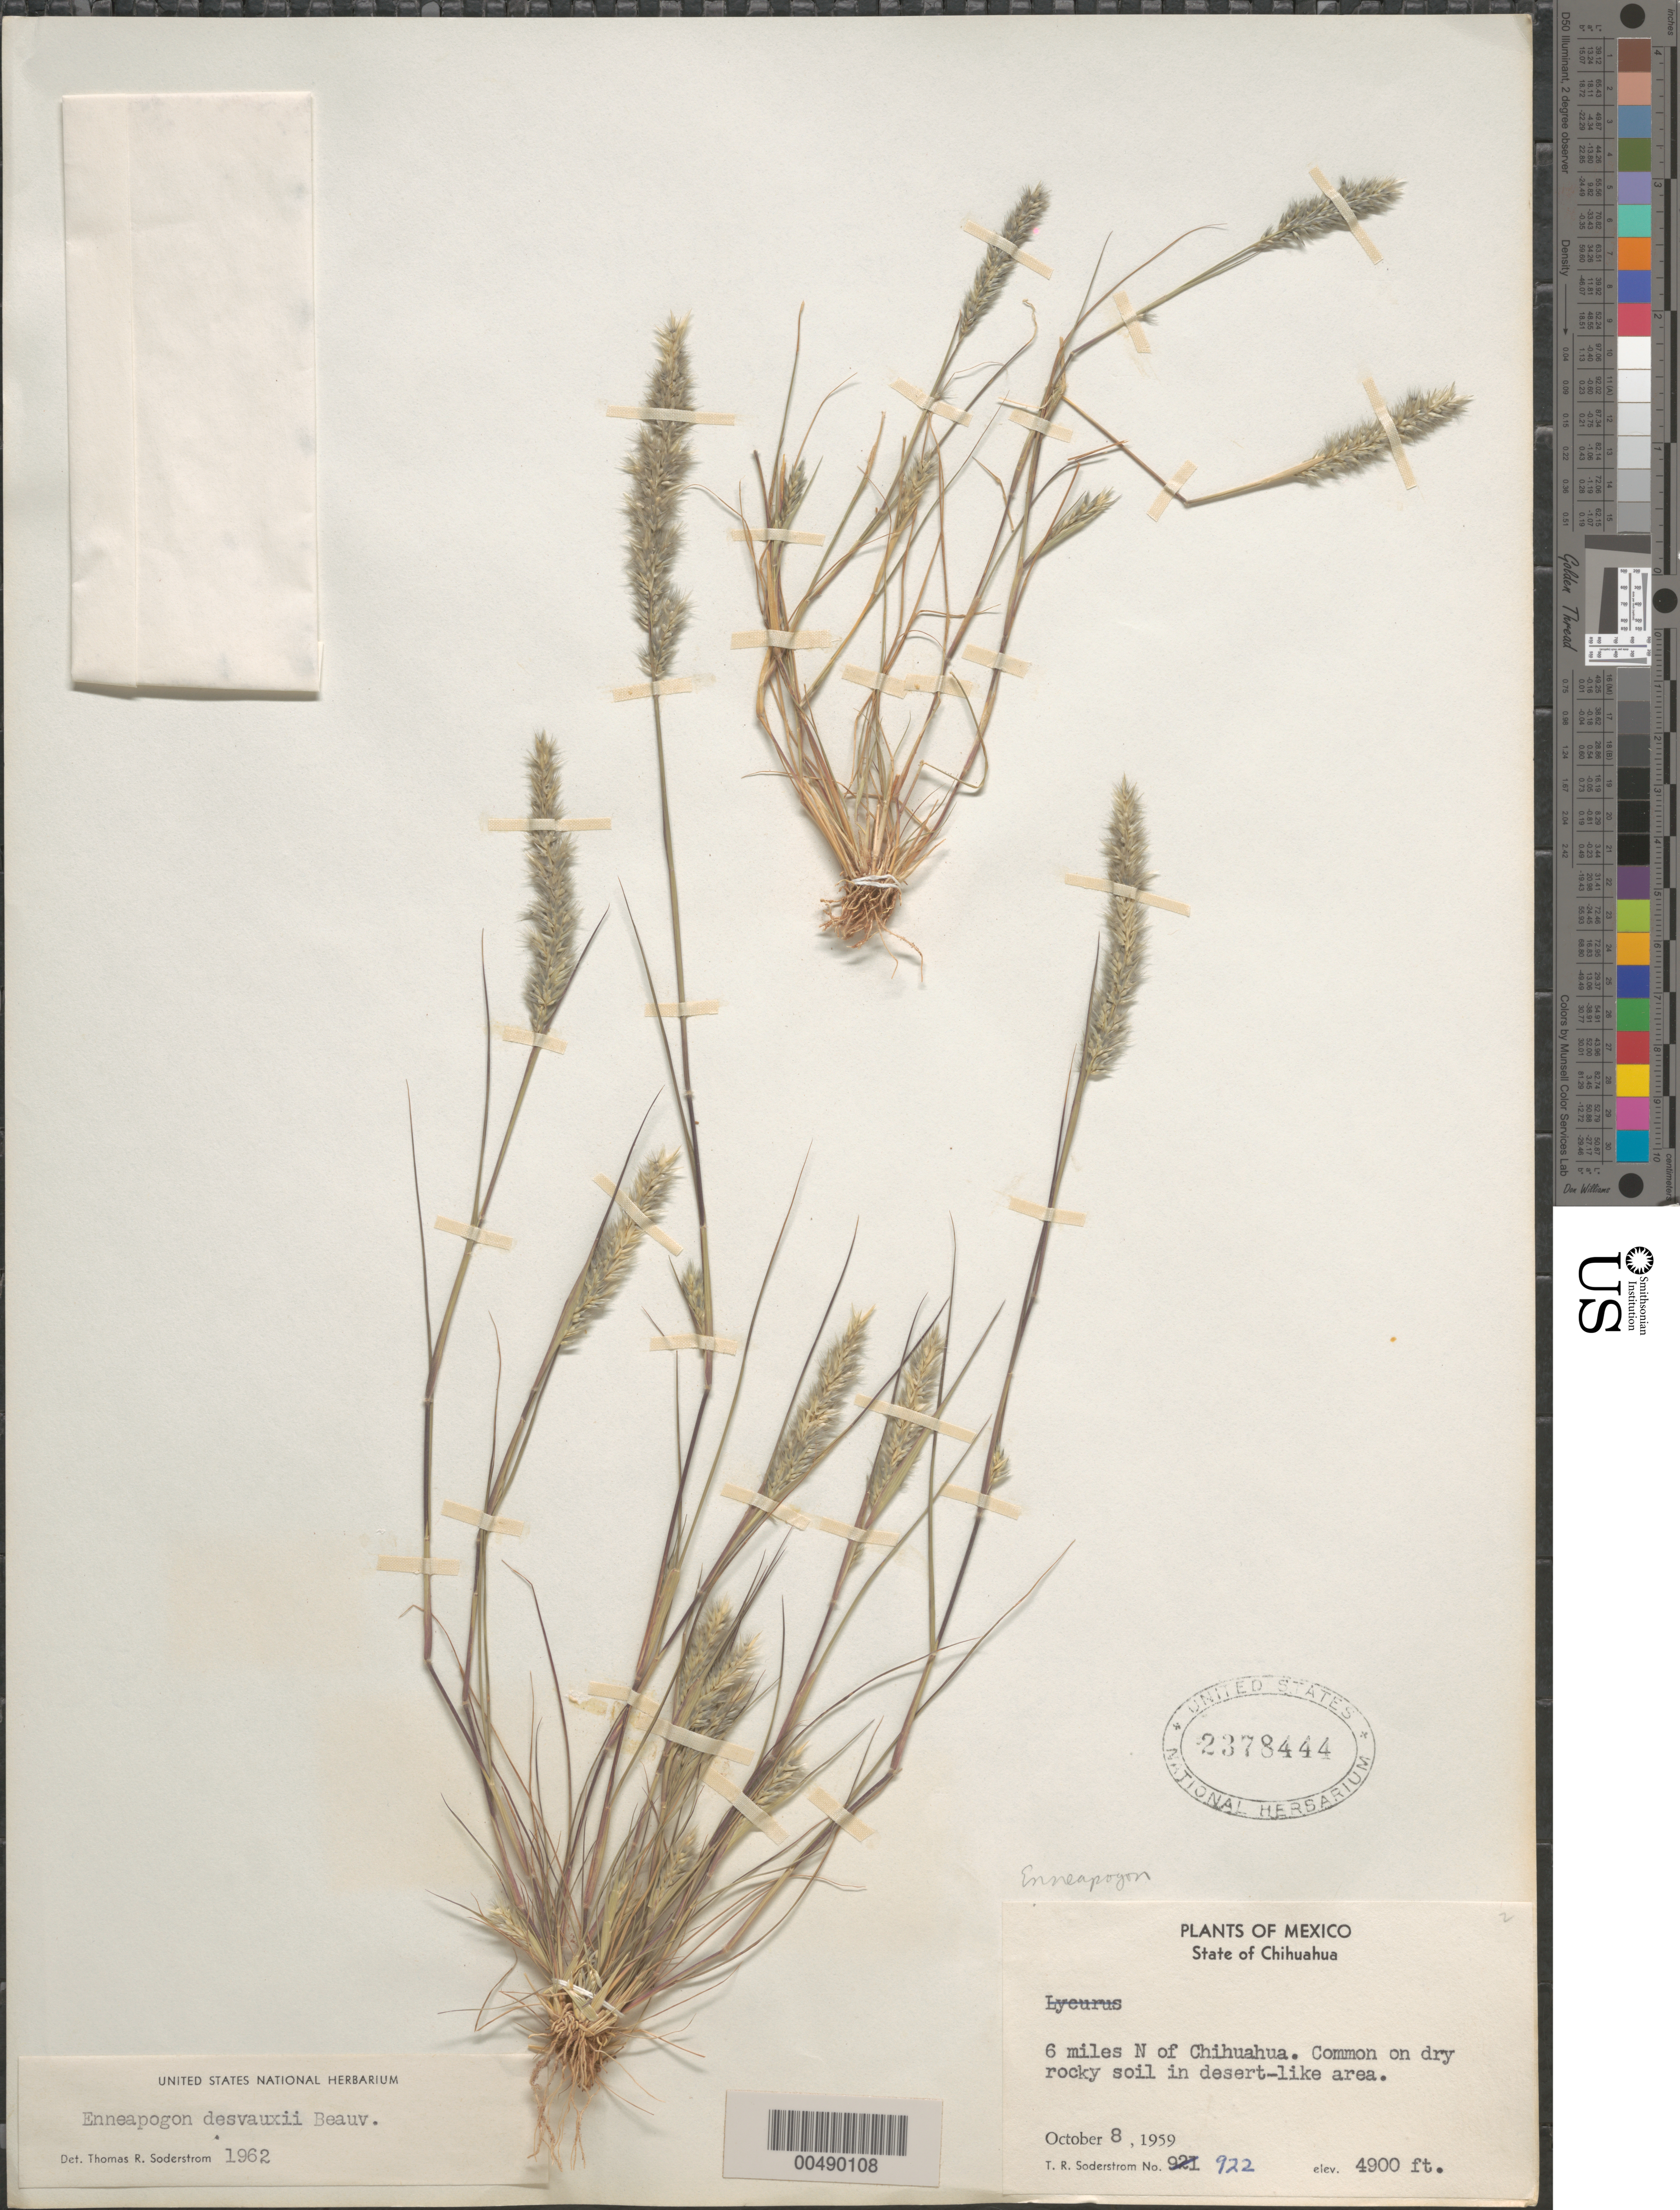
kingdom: Plantae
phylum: Tracheophyta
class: Liliopsida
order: Poales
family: Poaceae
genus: Enneapogon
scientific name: Enneapogon desvauxii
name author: P. Beauv.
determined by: Soderstrom, T. R.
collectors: T. R. Soderstrom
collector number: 922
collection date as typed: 8 Oct 1959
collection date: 1959-10-08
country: Mexico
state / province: Chihuahua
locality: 6 mi N of Chihuahua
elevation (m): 1494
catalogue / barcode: US 2378444